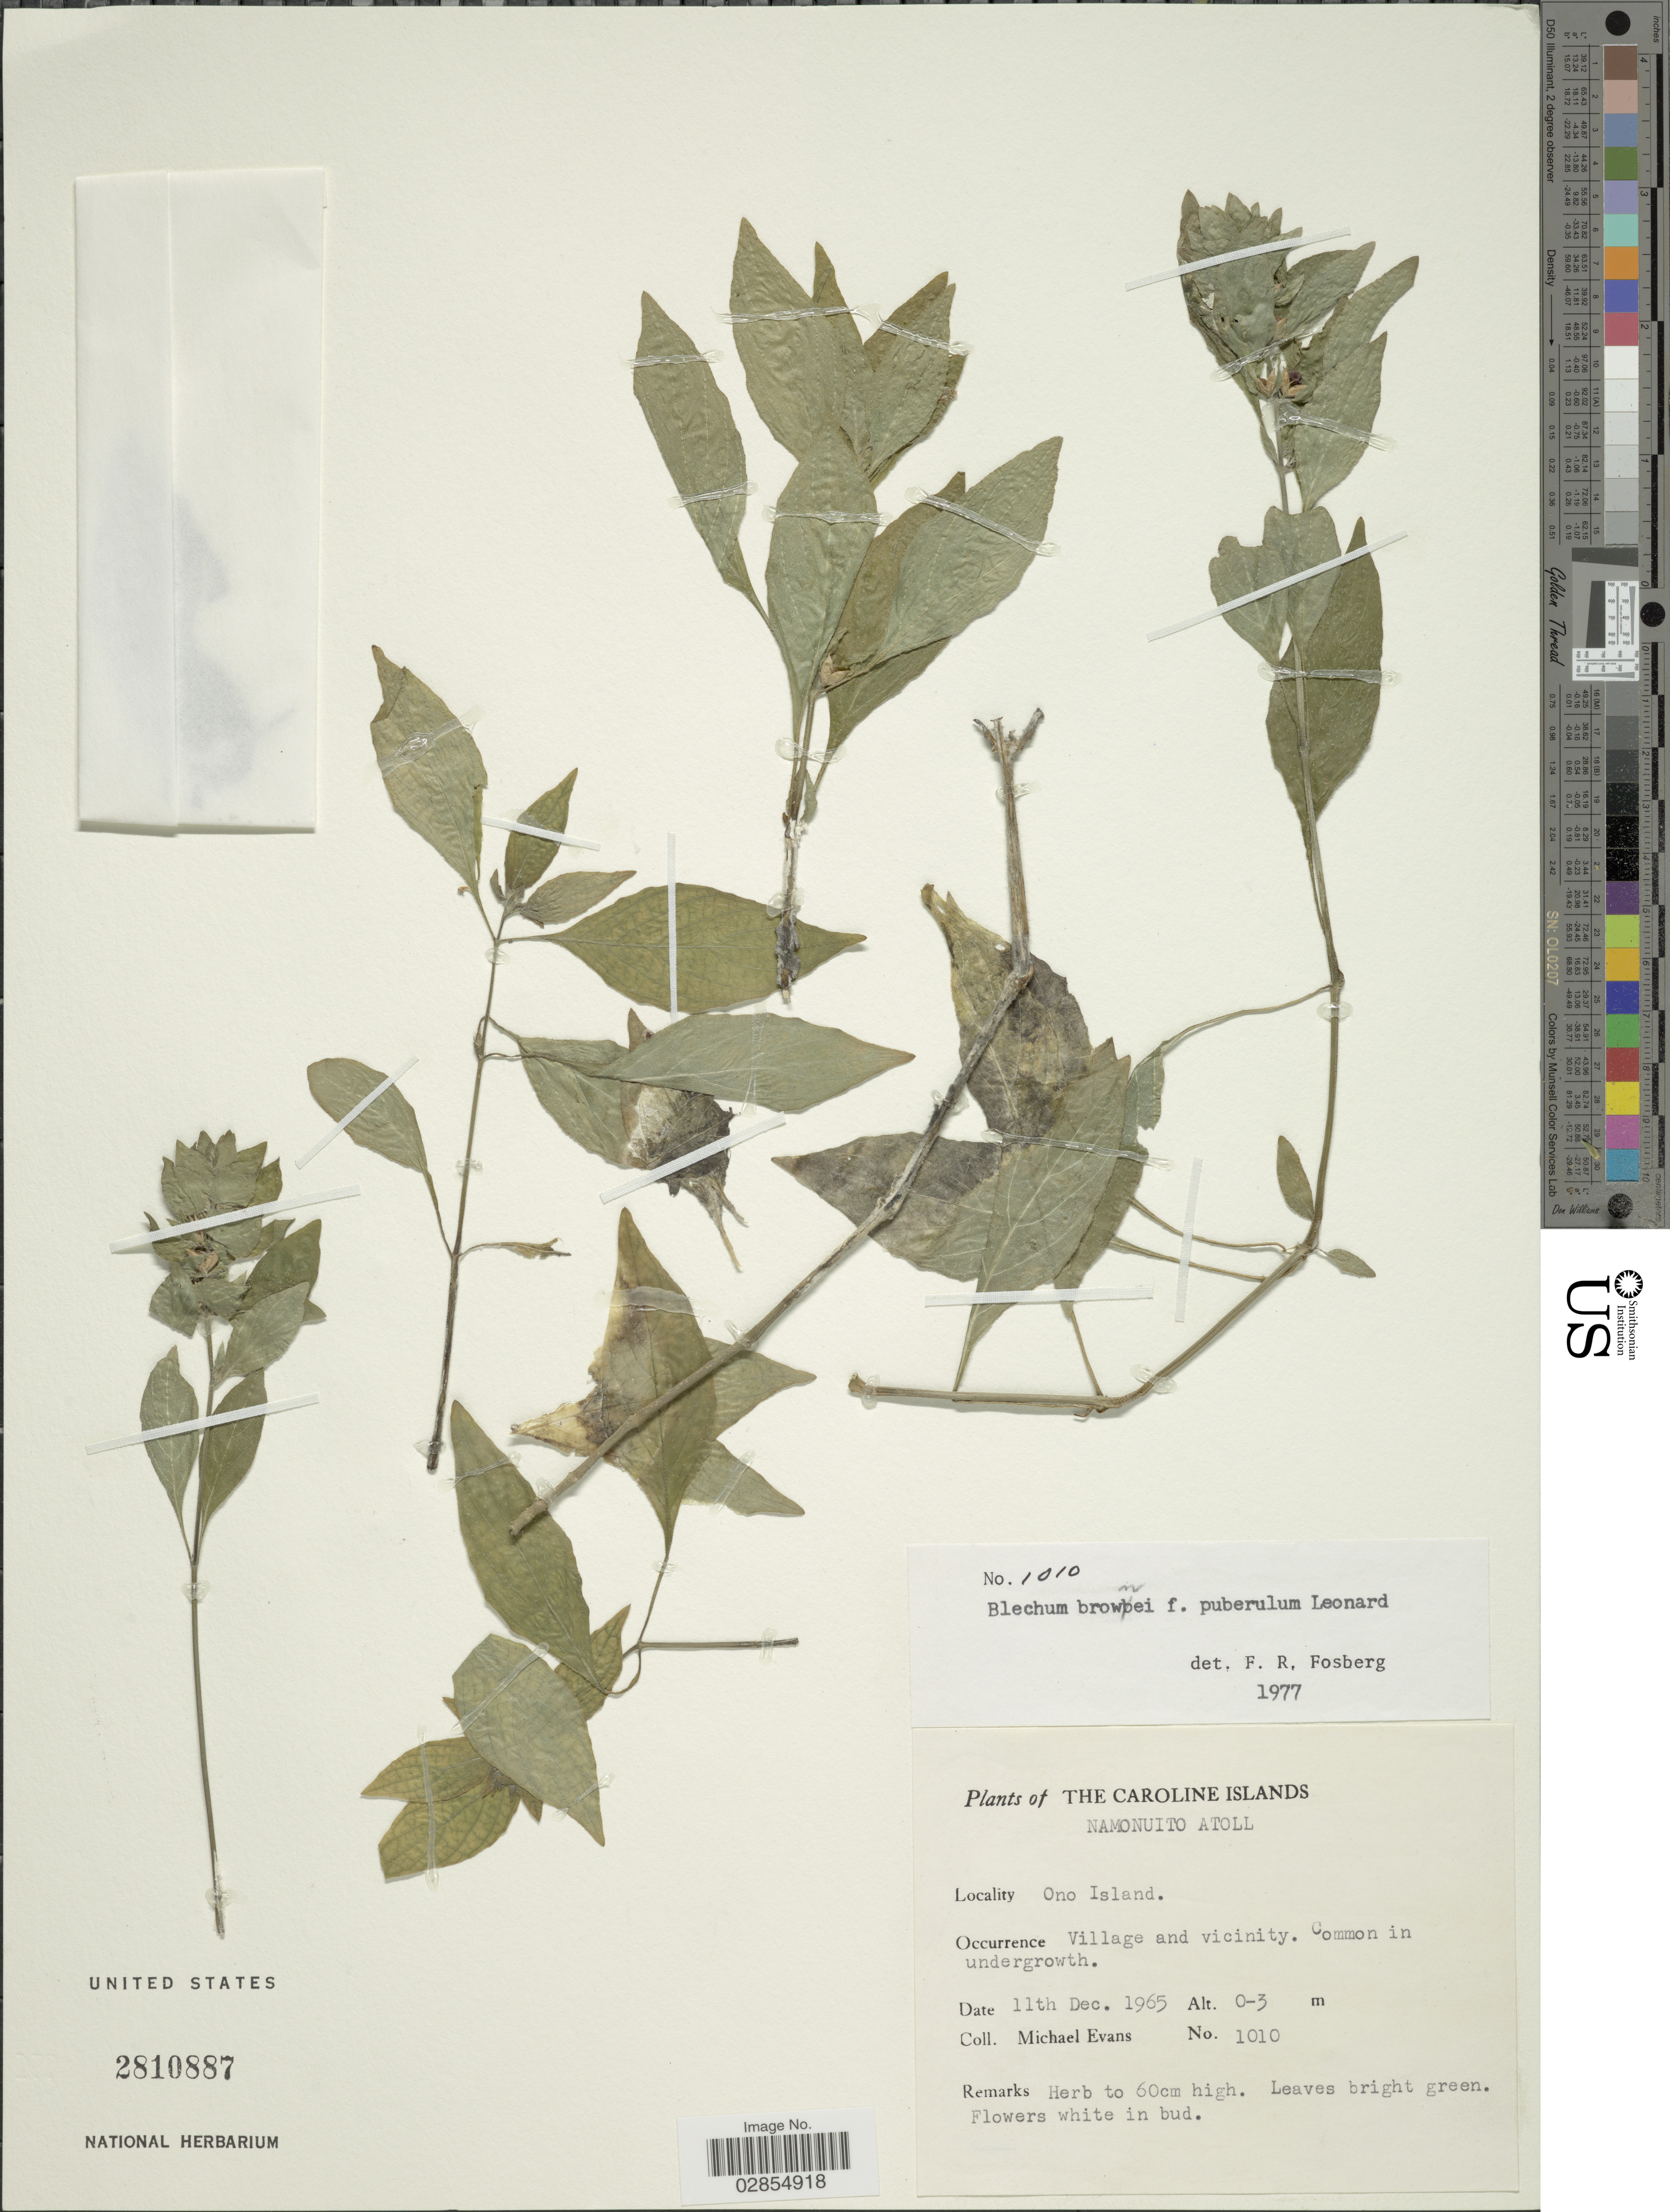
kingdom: Plantae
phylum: Tracheophyta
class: Magnoliopsida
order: Lamiales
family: Acanthaceae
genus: Blechum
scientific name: Blechum pyramidatum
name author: (Lam.) Urb.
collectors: M. Evans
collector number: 1010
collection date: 1965-12-11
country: Micronesia, Federated States of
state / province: Truk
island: Namonuito Atoll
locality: Caroline Islands. Namonuito Atoll. Ono Island.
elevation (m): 0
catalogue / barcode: US 2810887